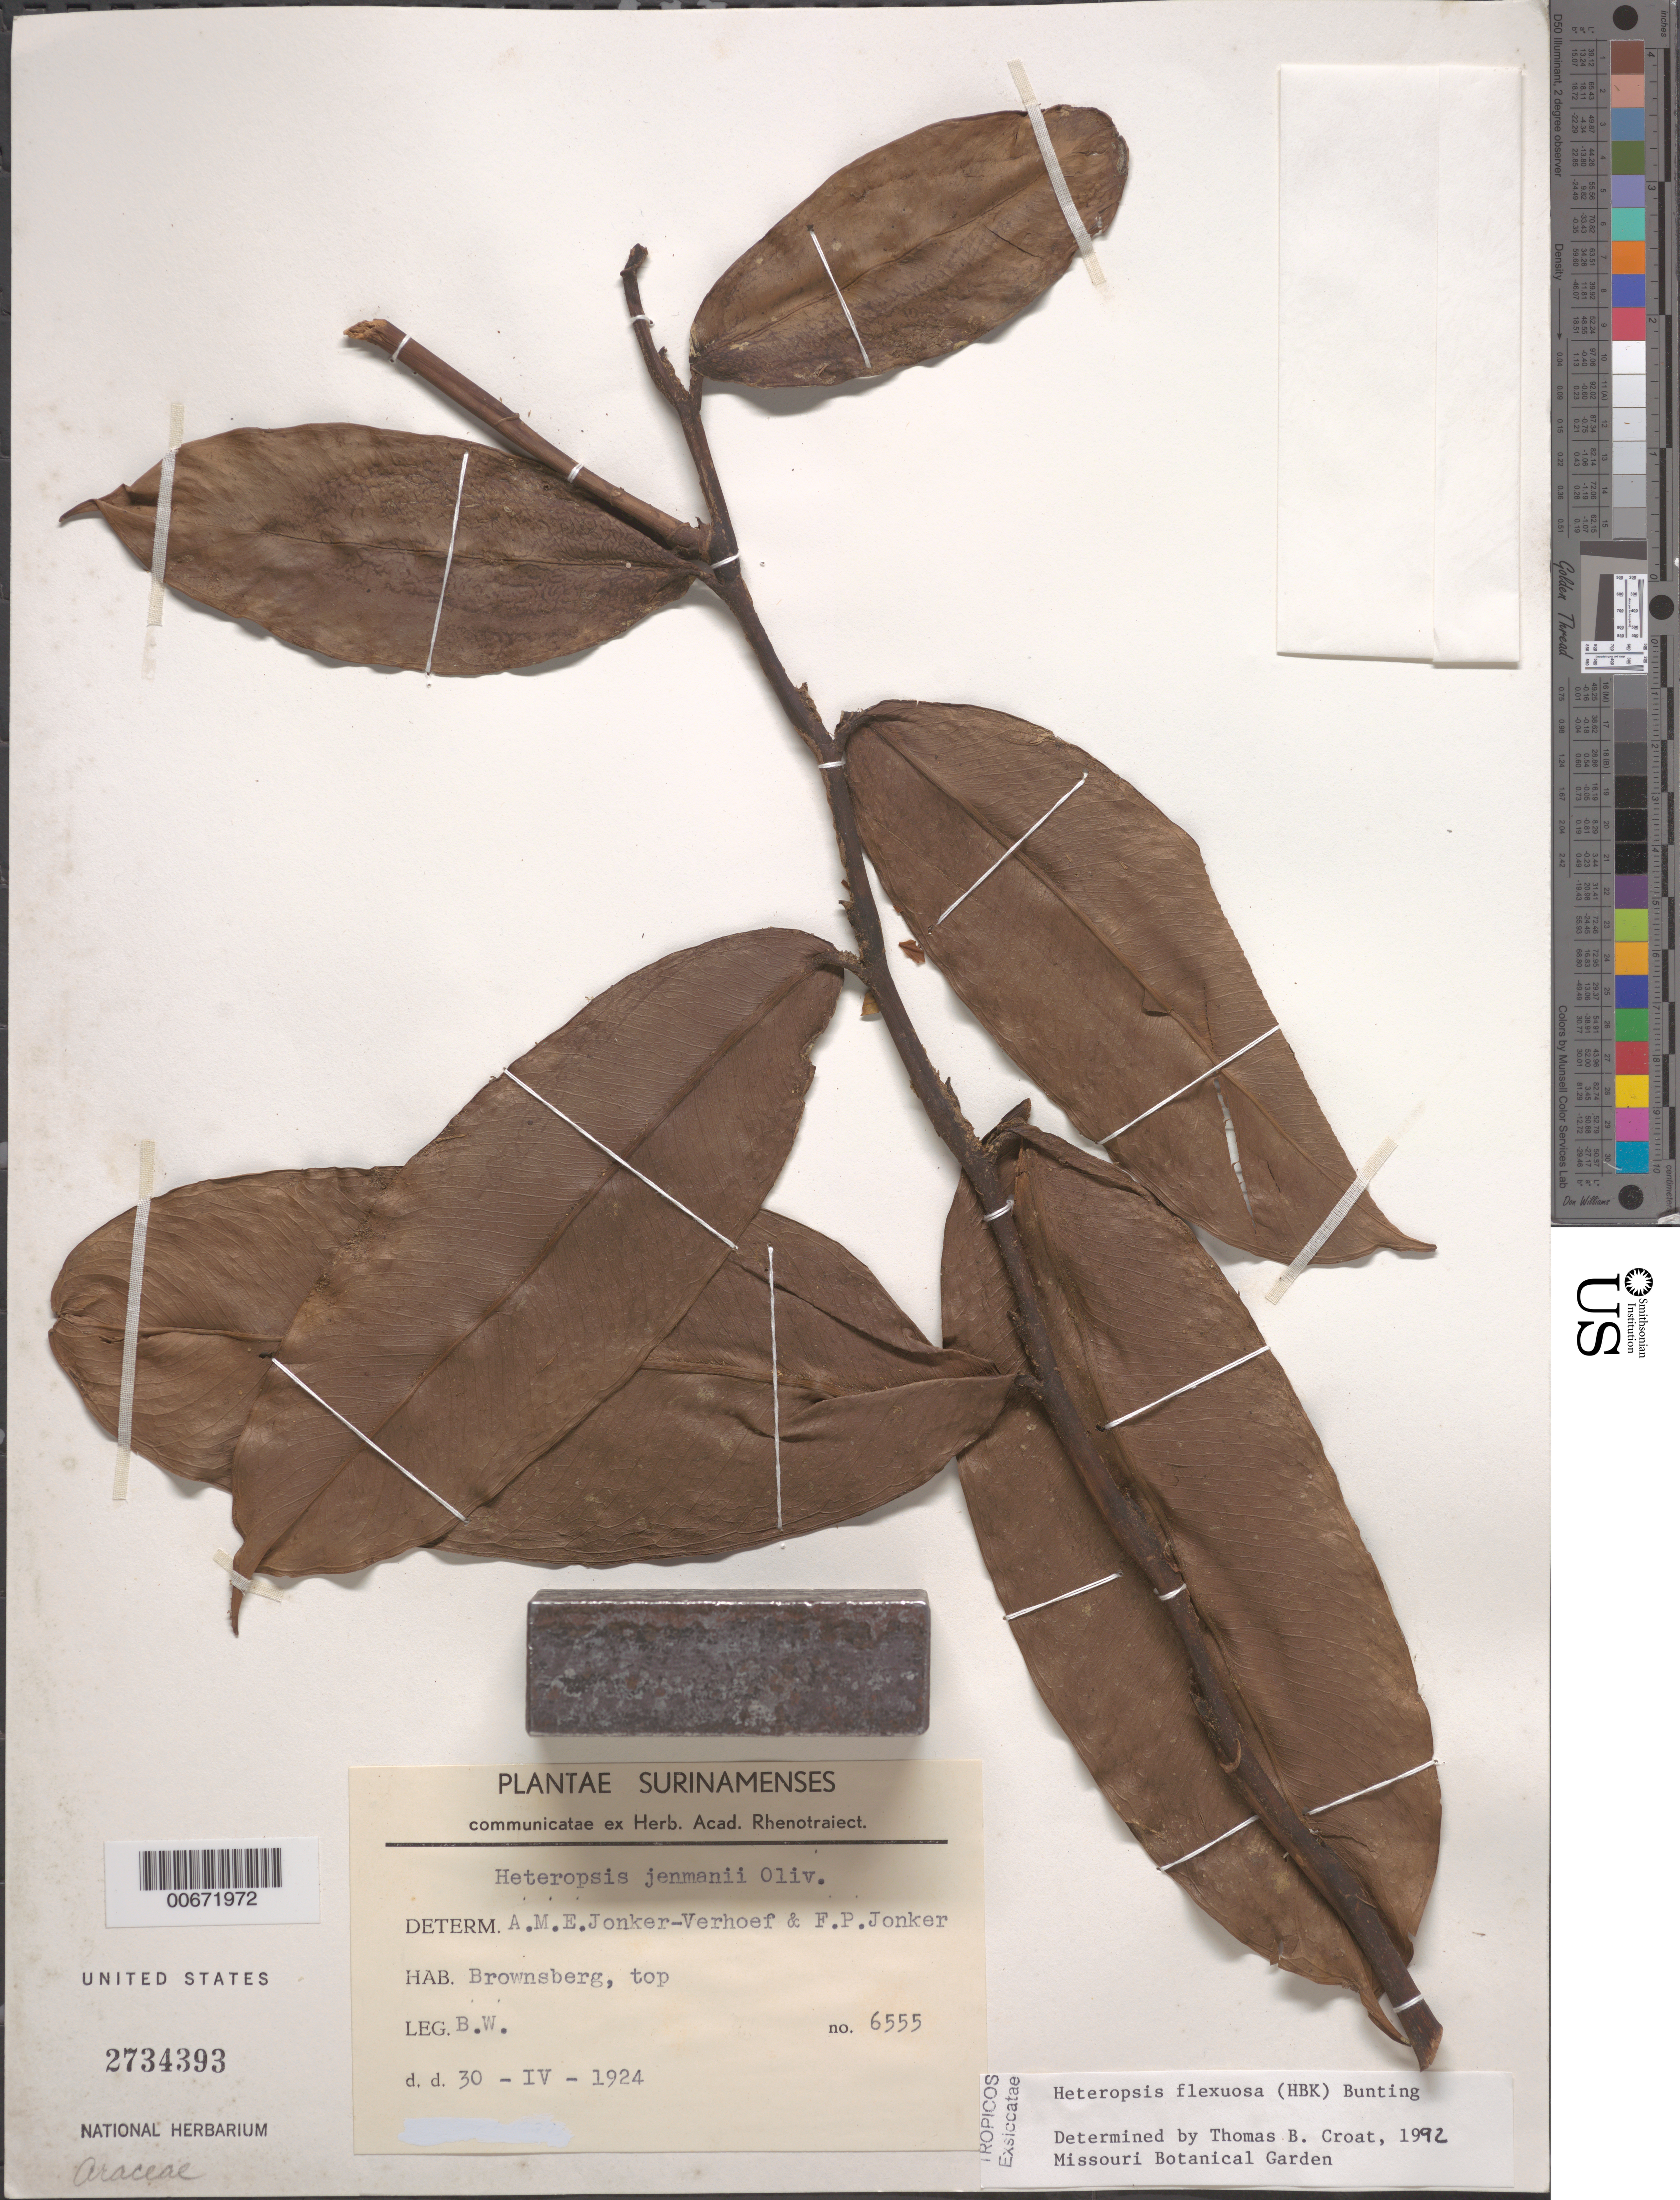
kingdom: Plantae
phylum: Tracheophyta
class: Liliopsida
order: Alismatales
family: Araceae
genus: Heteropsis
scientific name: Heteropsis flexuosa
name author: (Kunth) G.S. Bunting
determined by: Croat, Thomas B., Missouri Botanical Garden (MO)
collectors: J. G. Wessels Boer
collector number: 6555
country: Suriname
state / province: Brokopondo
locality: Brownsberg, top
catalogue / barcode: US 2734393